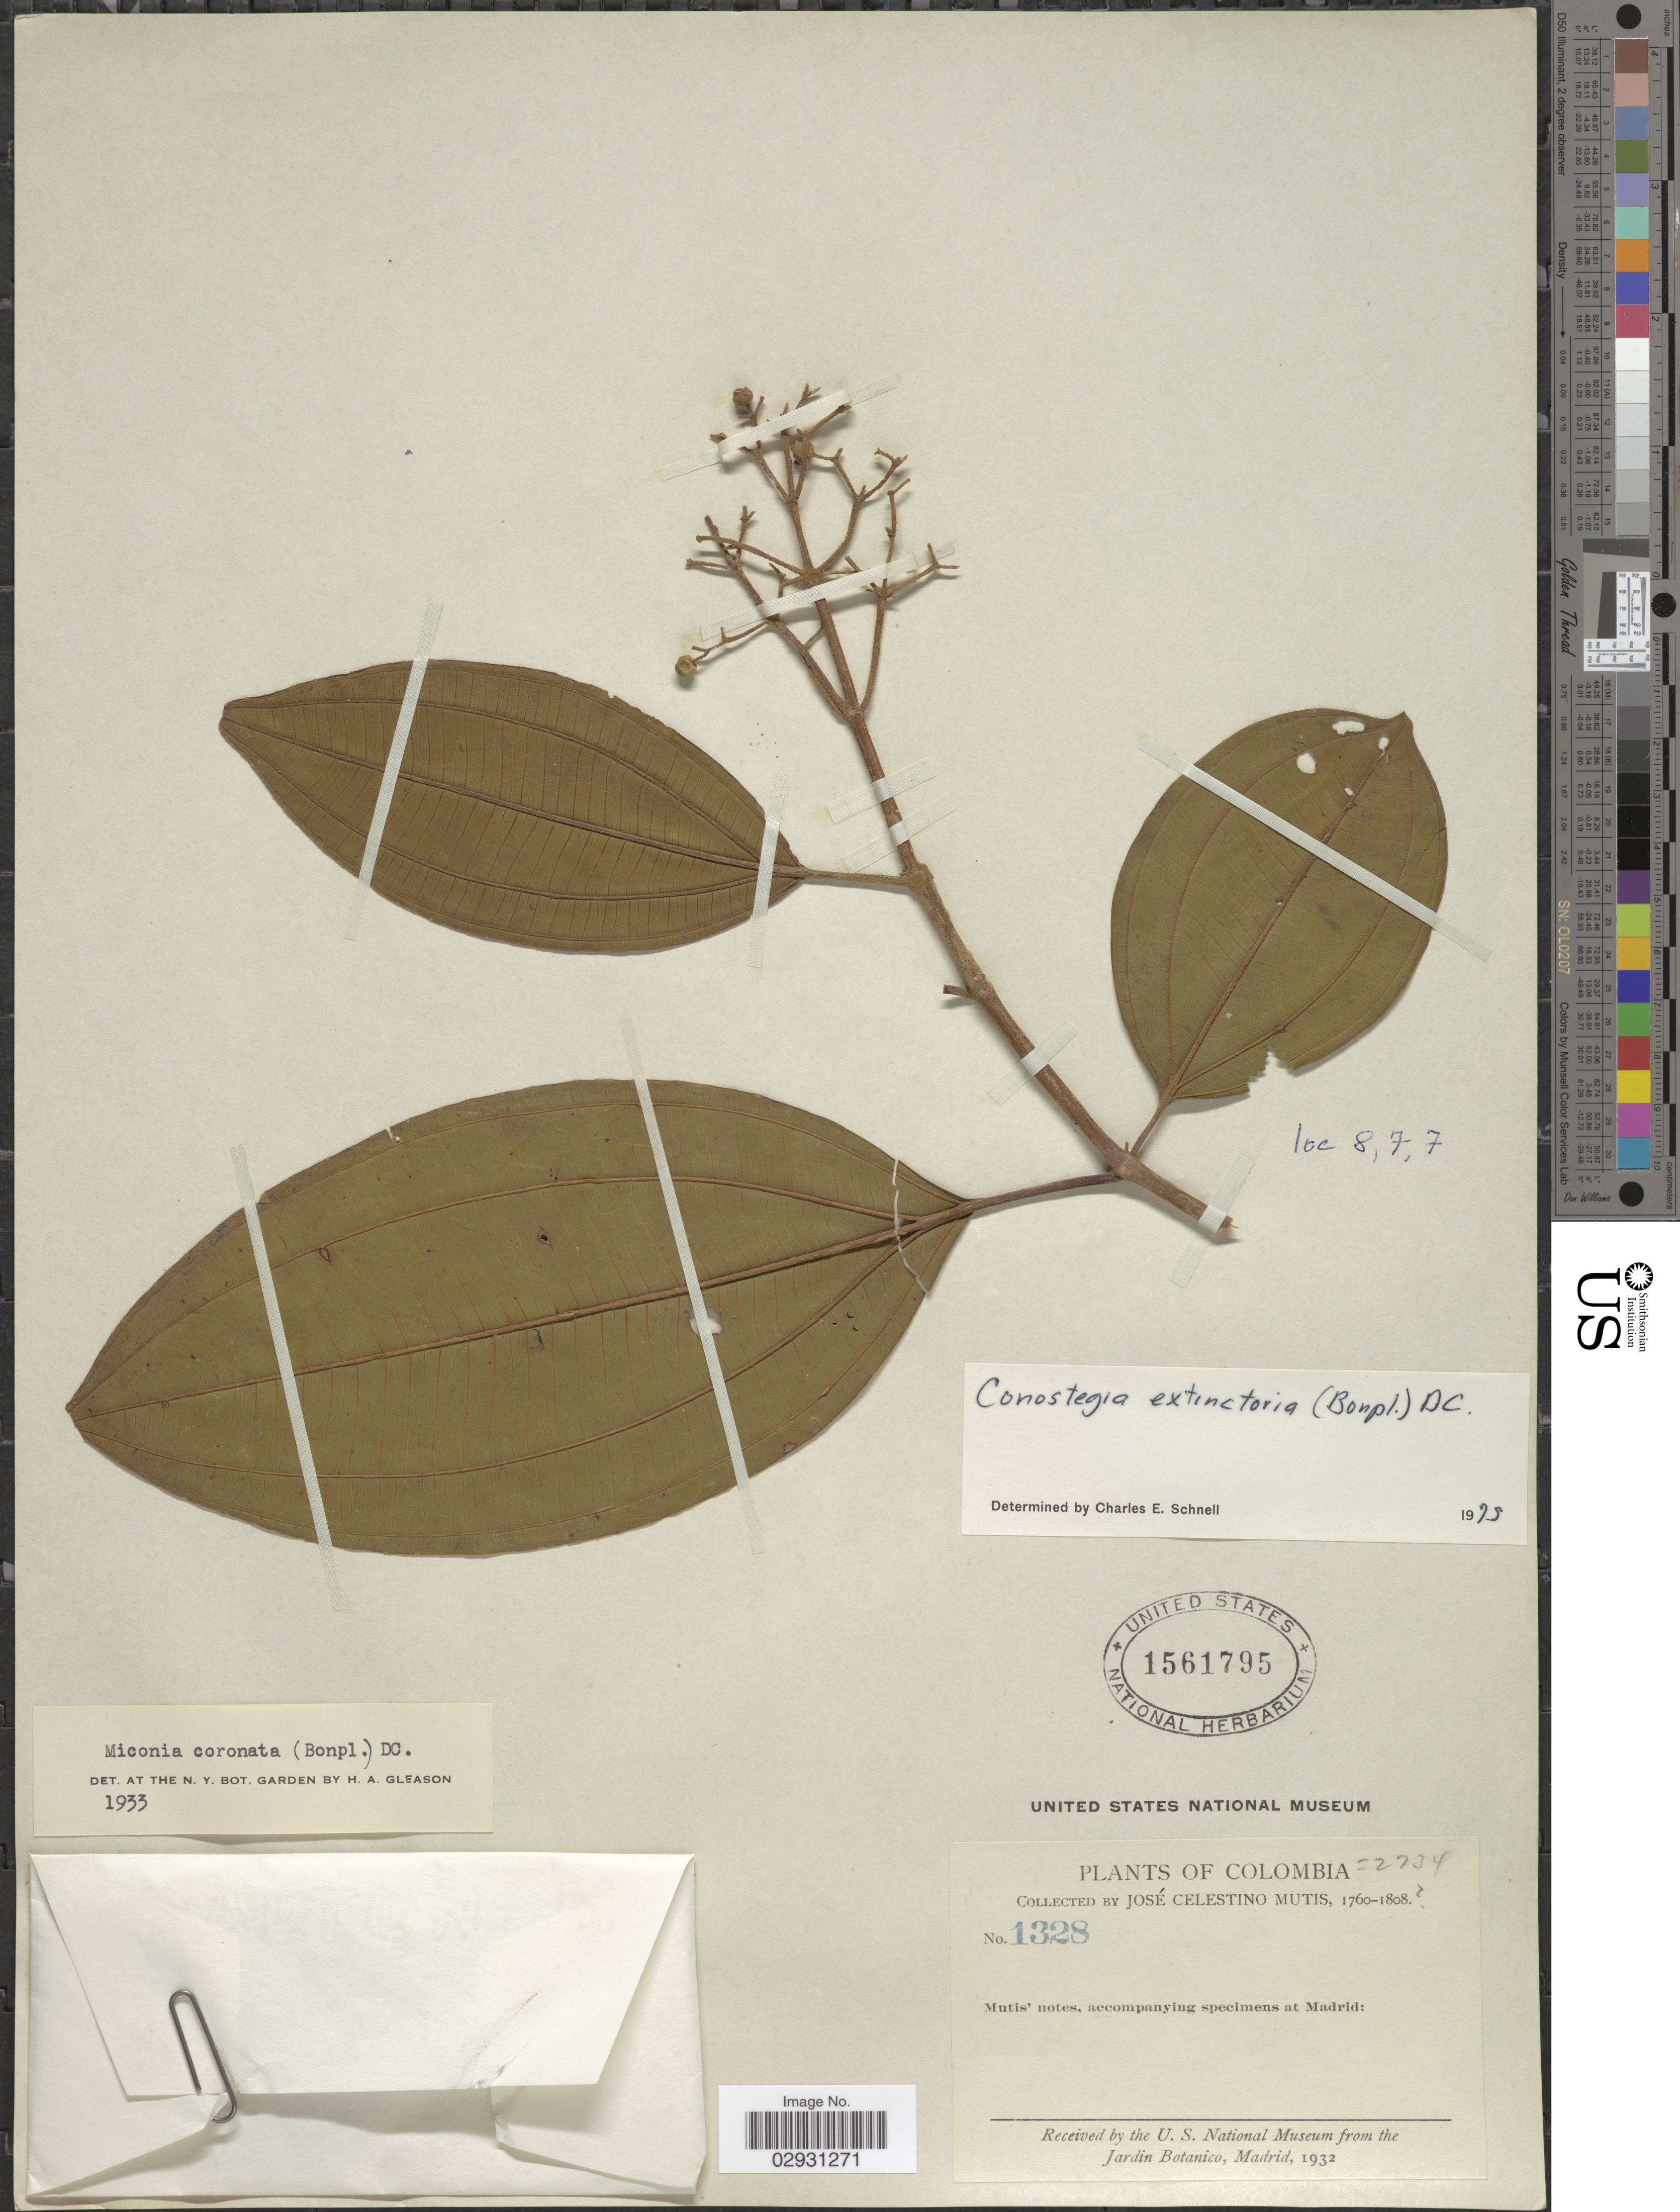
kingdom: Plantae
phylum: Tracheophyta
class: Magnoliopsida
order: Myrtales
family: Melastomataceae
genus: Conostegia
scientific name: Conostegia extinctoria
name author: (Bonpl.) D. Don ex DC.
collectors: J. C. B. Mutis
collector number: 1328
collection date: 1760/1808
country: Colombia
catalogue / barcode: US 1561795